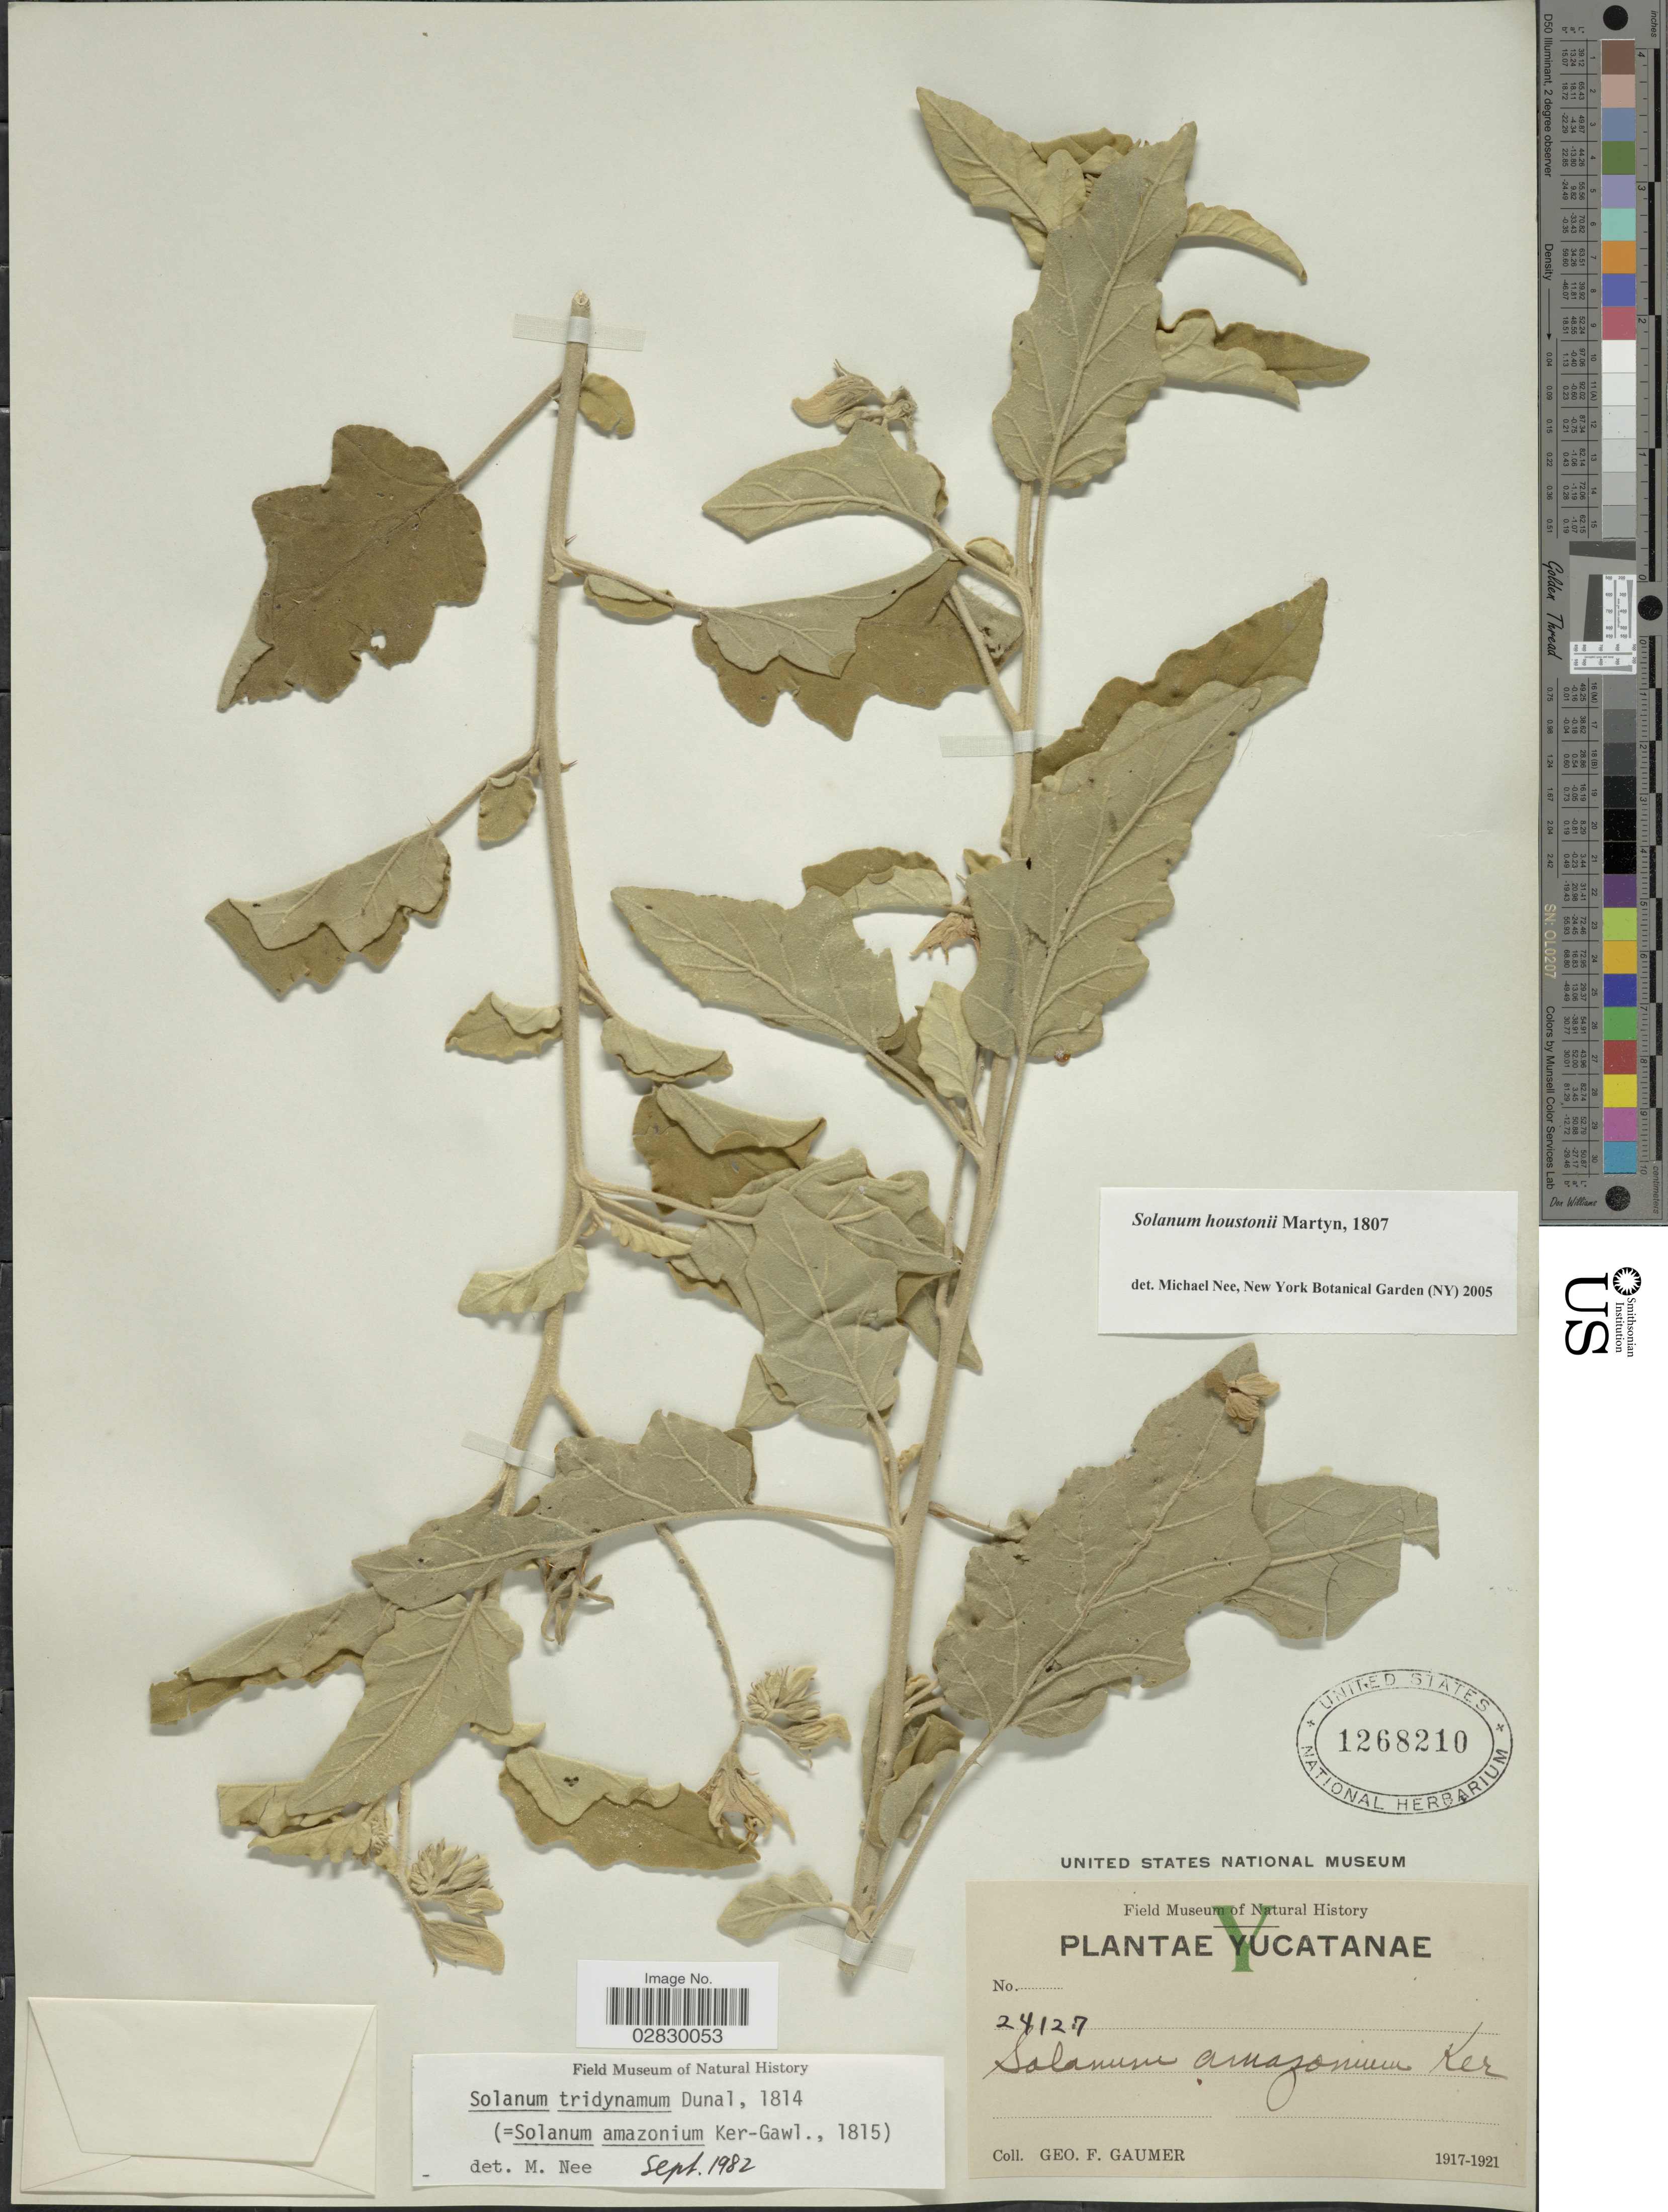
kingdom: Plantae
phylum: Tracheophyta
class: Magnoliopsida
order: Solanales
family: Solanaceae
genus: Solanum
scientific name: Solanum houstonii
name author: Dunal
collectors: G. F. Gaumer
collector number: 24127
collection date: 1917/1921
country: Mexico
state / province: Yucatán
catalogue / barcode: US 1268210